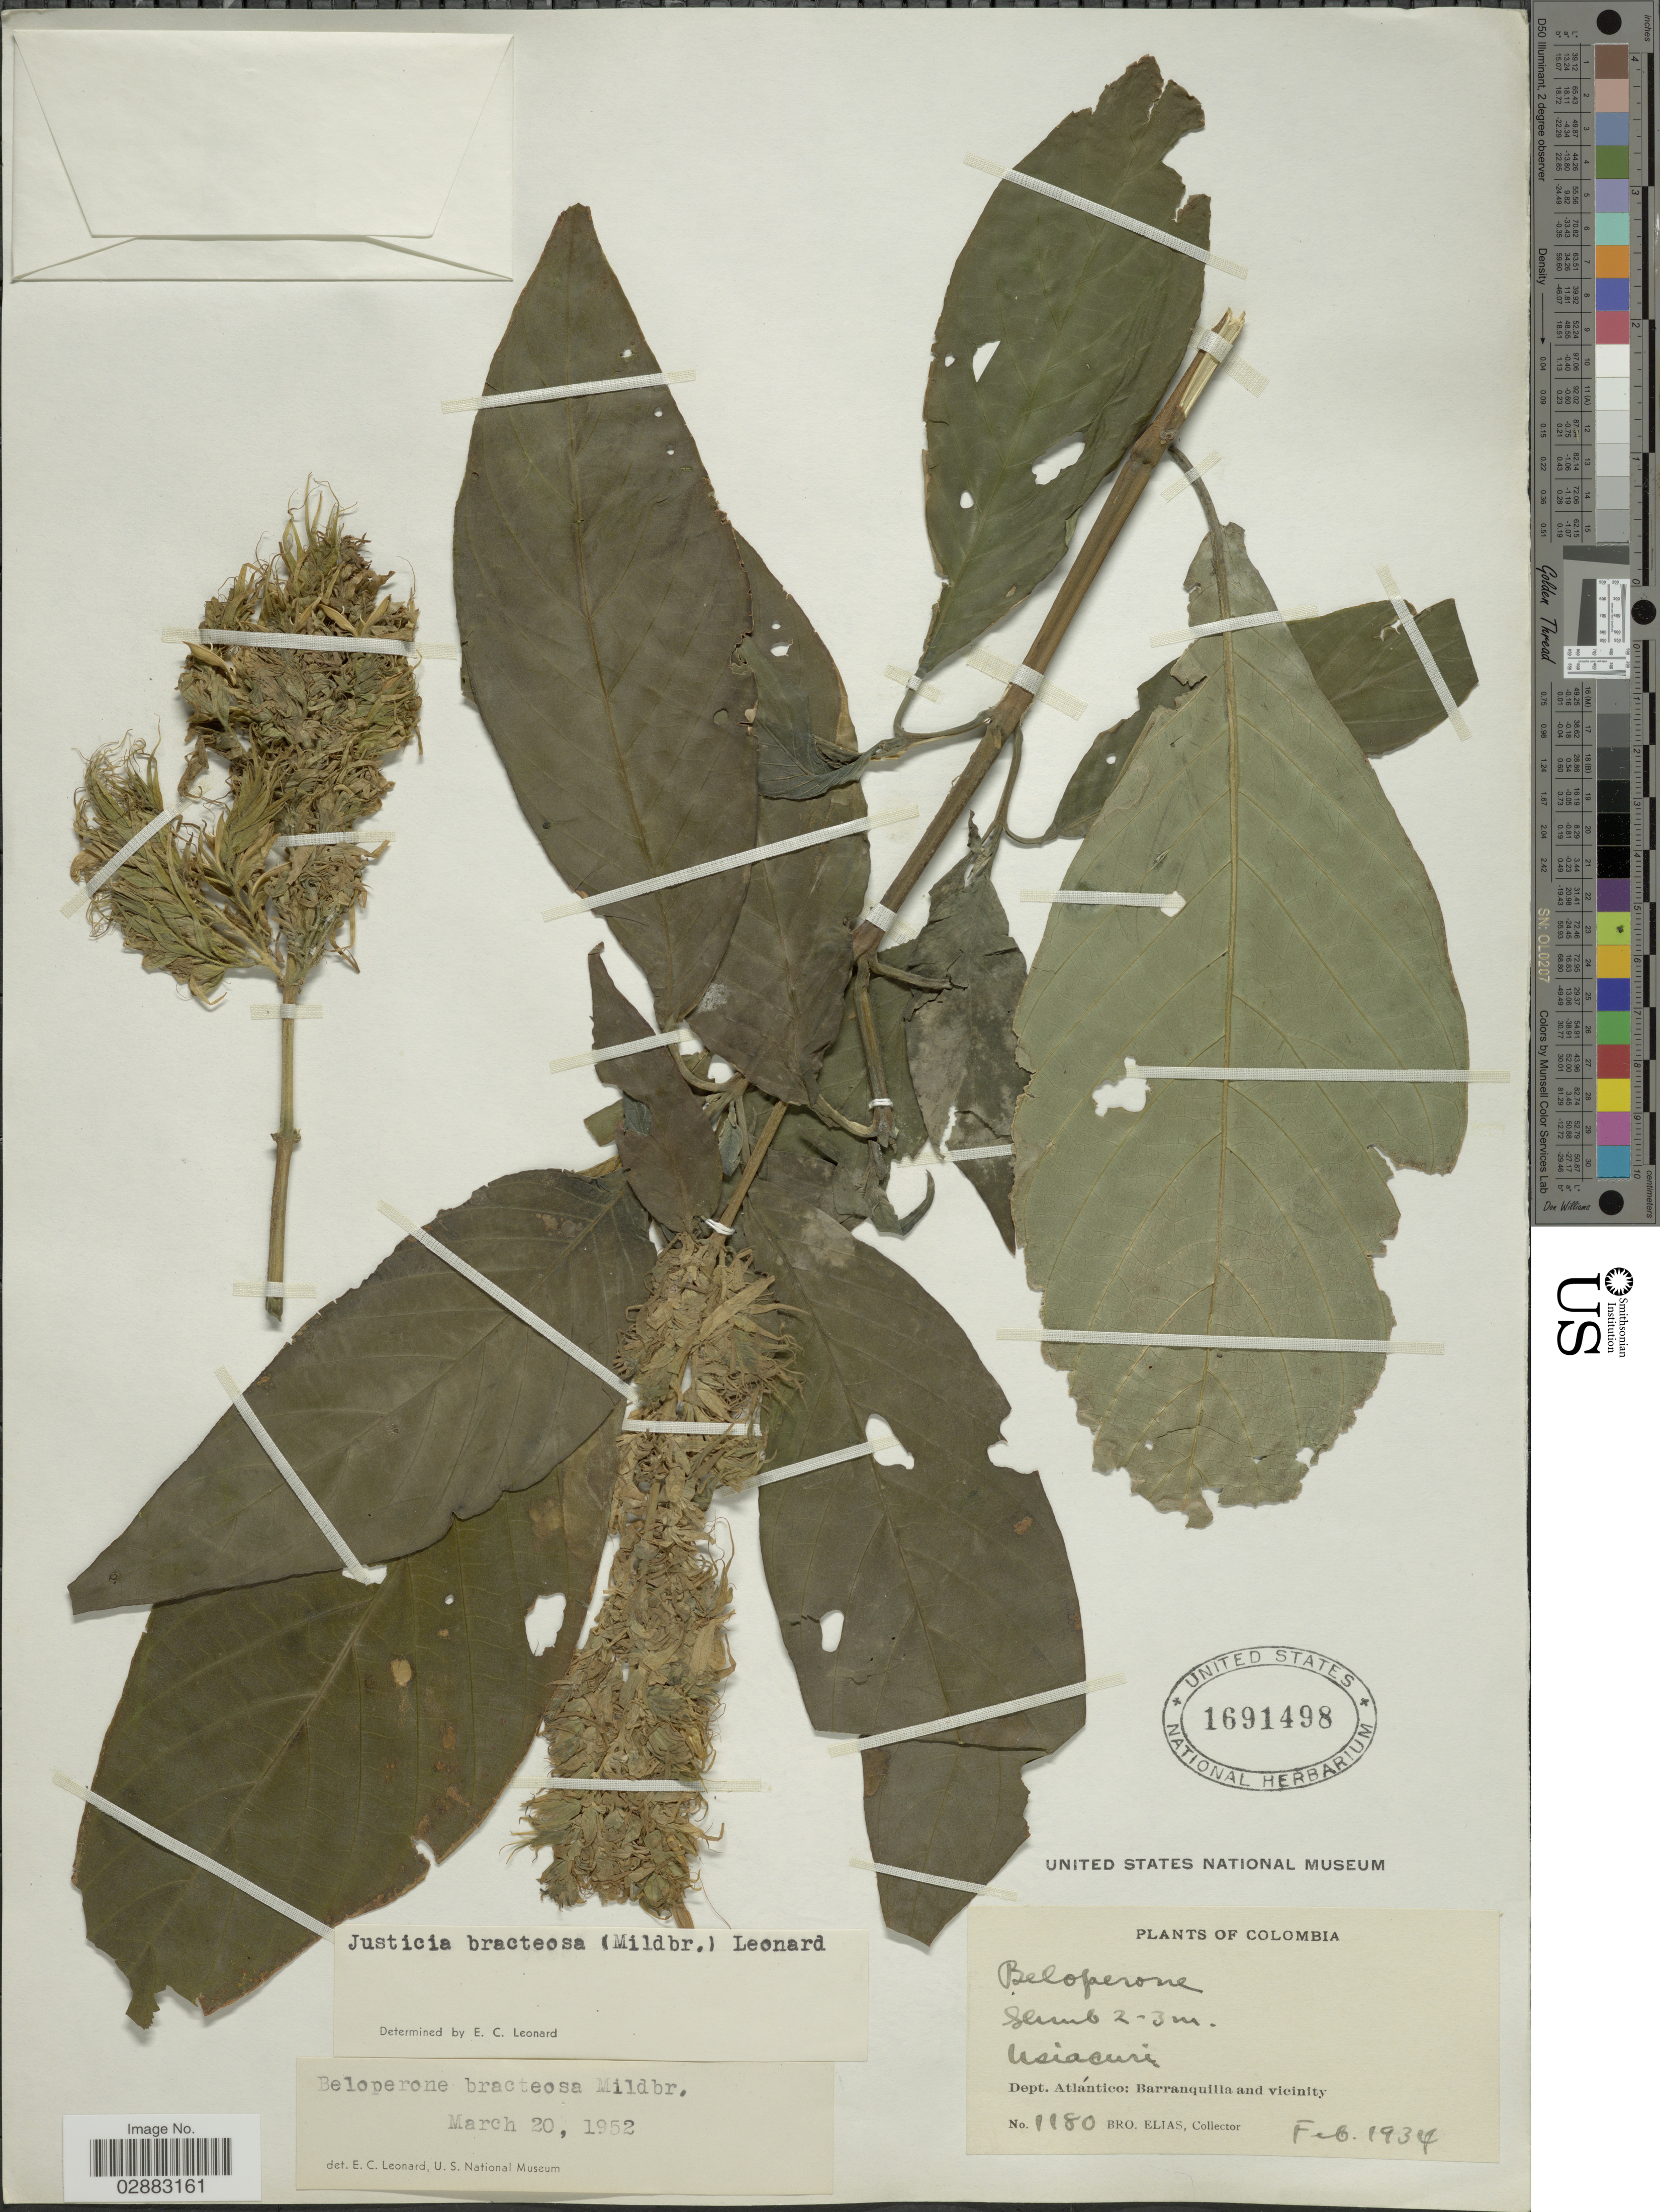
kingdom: Plantae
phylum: Tracheophyta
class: Magnoliopsida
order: Lamiales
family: Acanthaceae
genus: Beloperone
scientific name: Beloperone bracteosa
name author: Mildbr.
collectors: Bro. Elias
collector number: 1180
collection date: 1934-02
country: Colombia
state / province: Atlántico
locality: Usiacuri. Dept. Atlántico: Barranquilla and vicinity.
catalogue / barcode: US 1691498